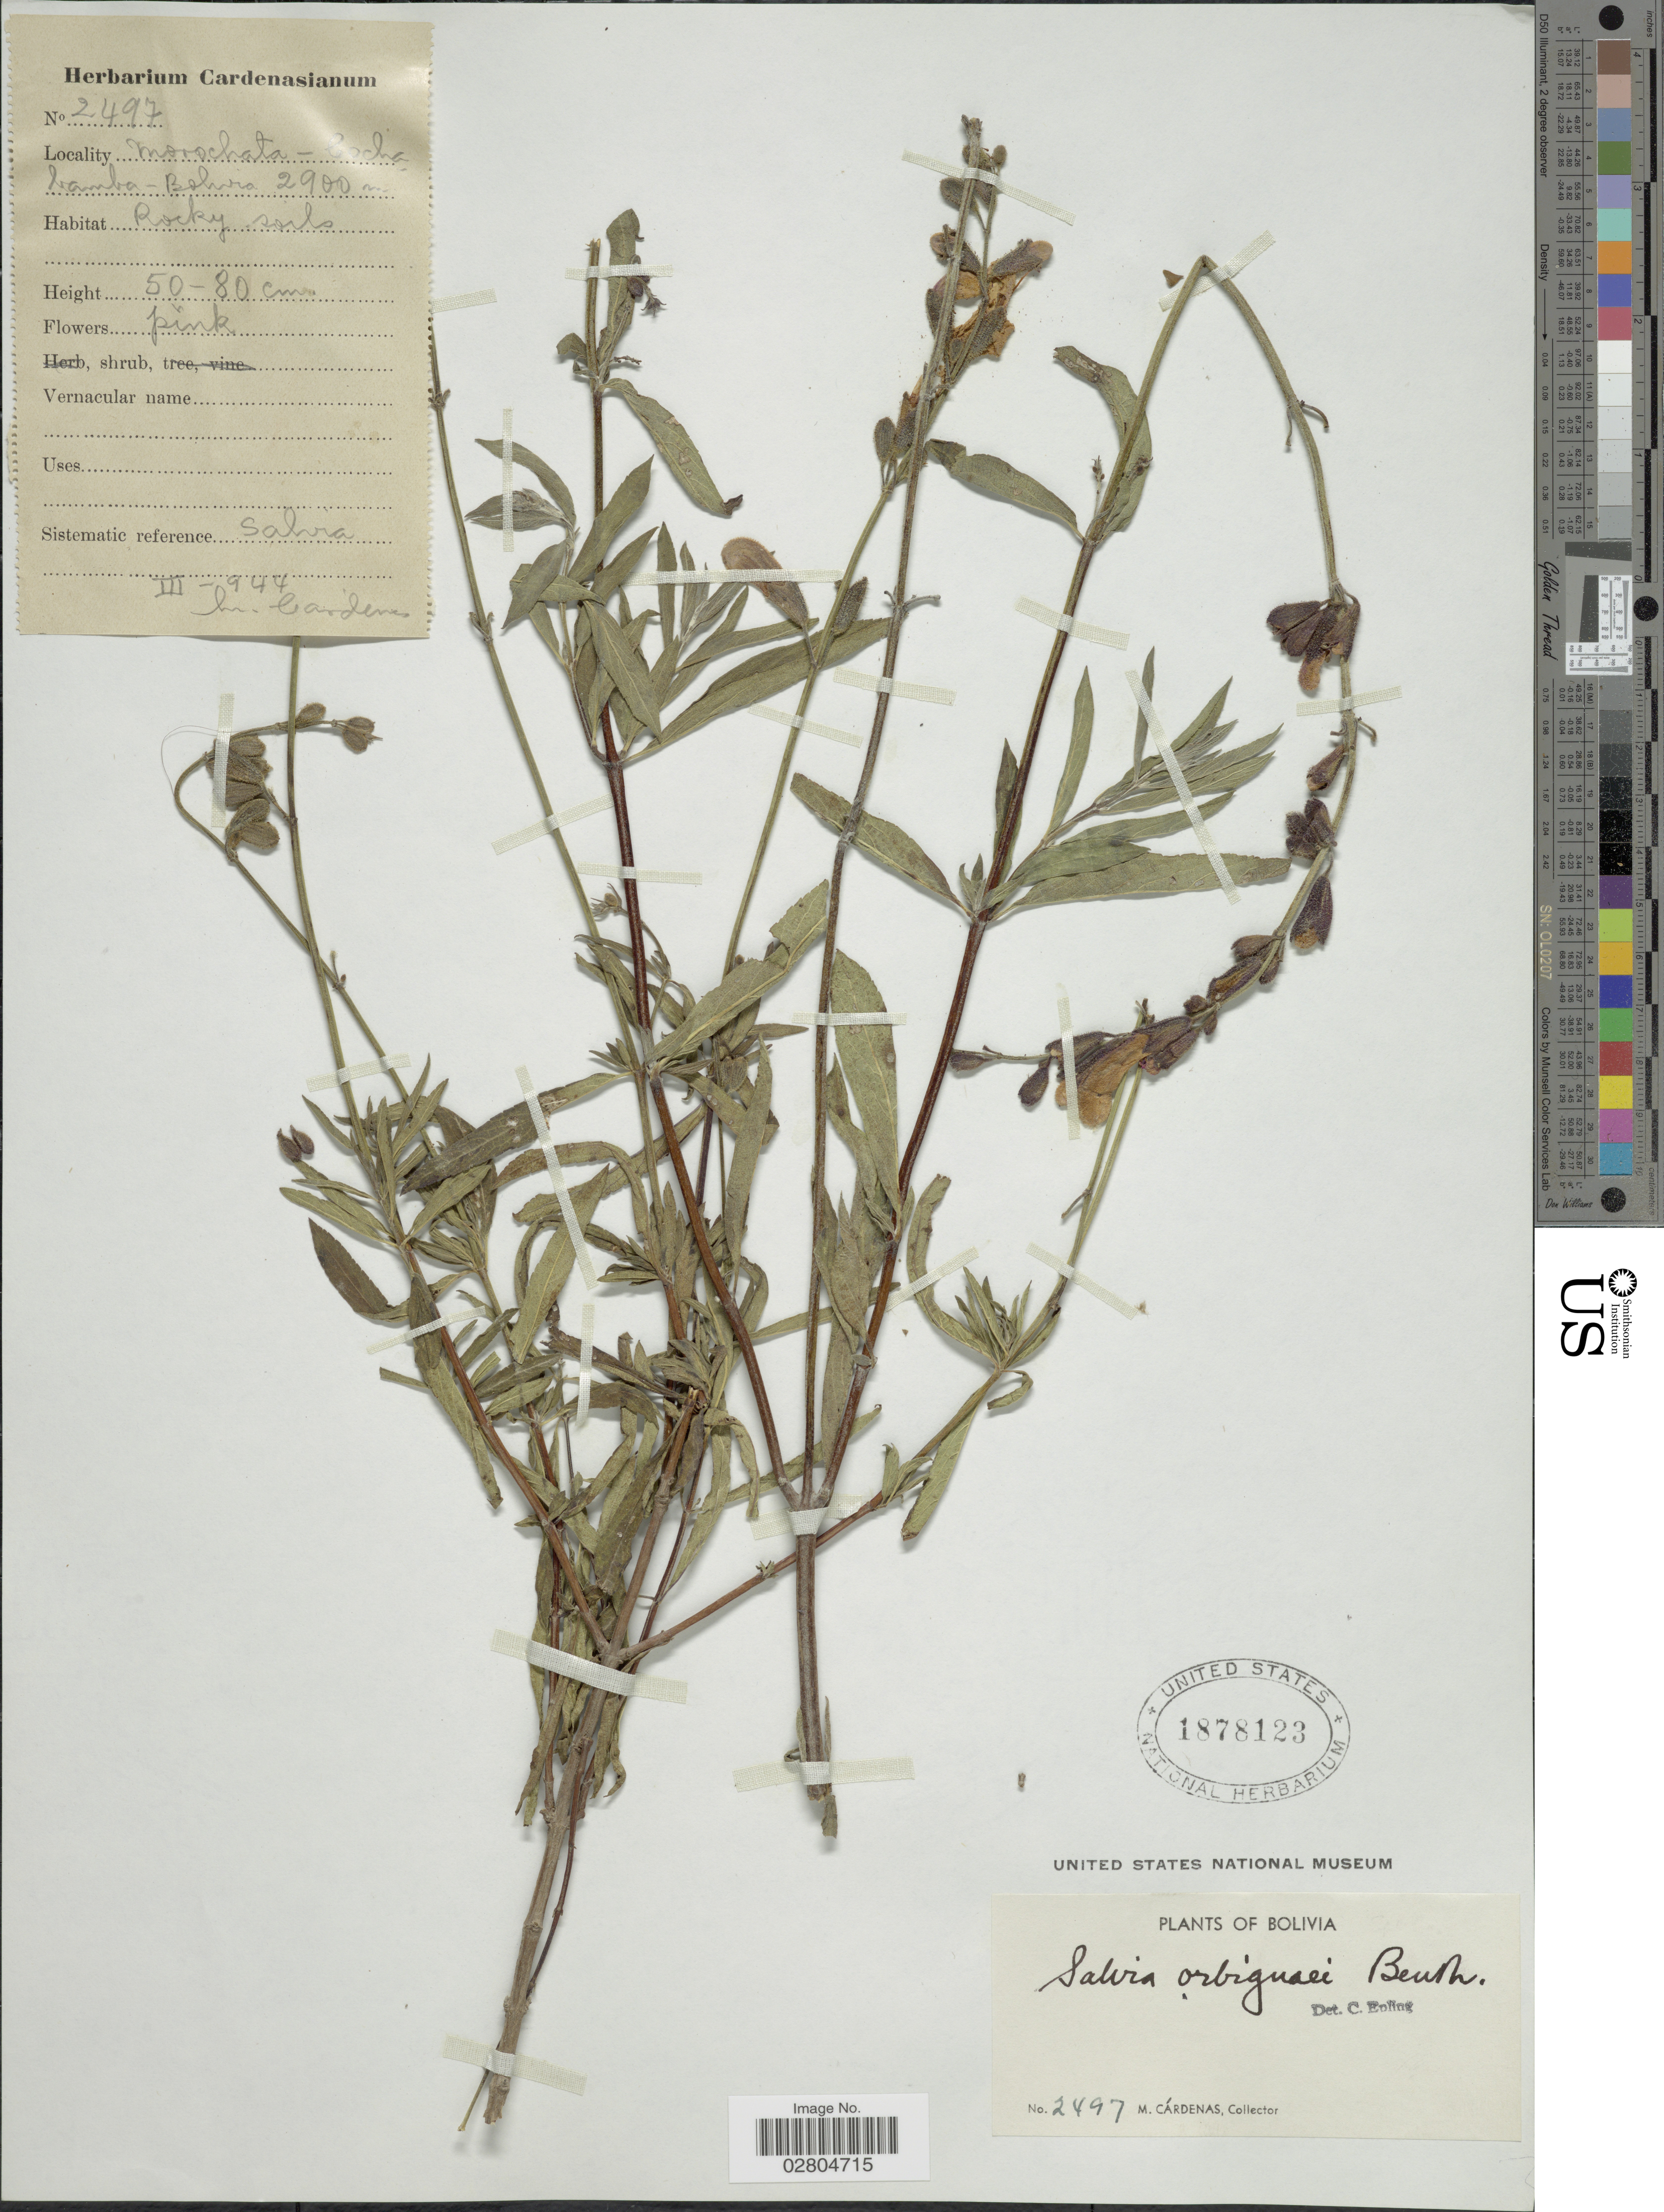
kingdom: Plantae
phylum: Tracheophyta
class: Magnoliopsida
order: Lamiales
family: Lamiaceae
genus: Salvia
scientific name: Salvia orbignaei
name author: Benth.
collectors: M. Cárdenas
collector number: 2497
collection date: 1944-03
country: Bolivia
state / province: Cochabamba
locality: Morochata.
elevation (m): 2900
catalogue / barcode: US 1878123